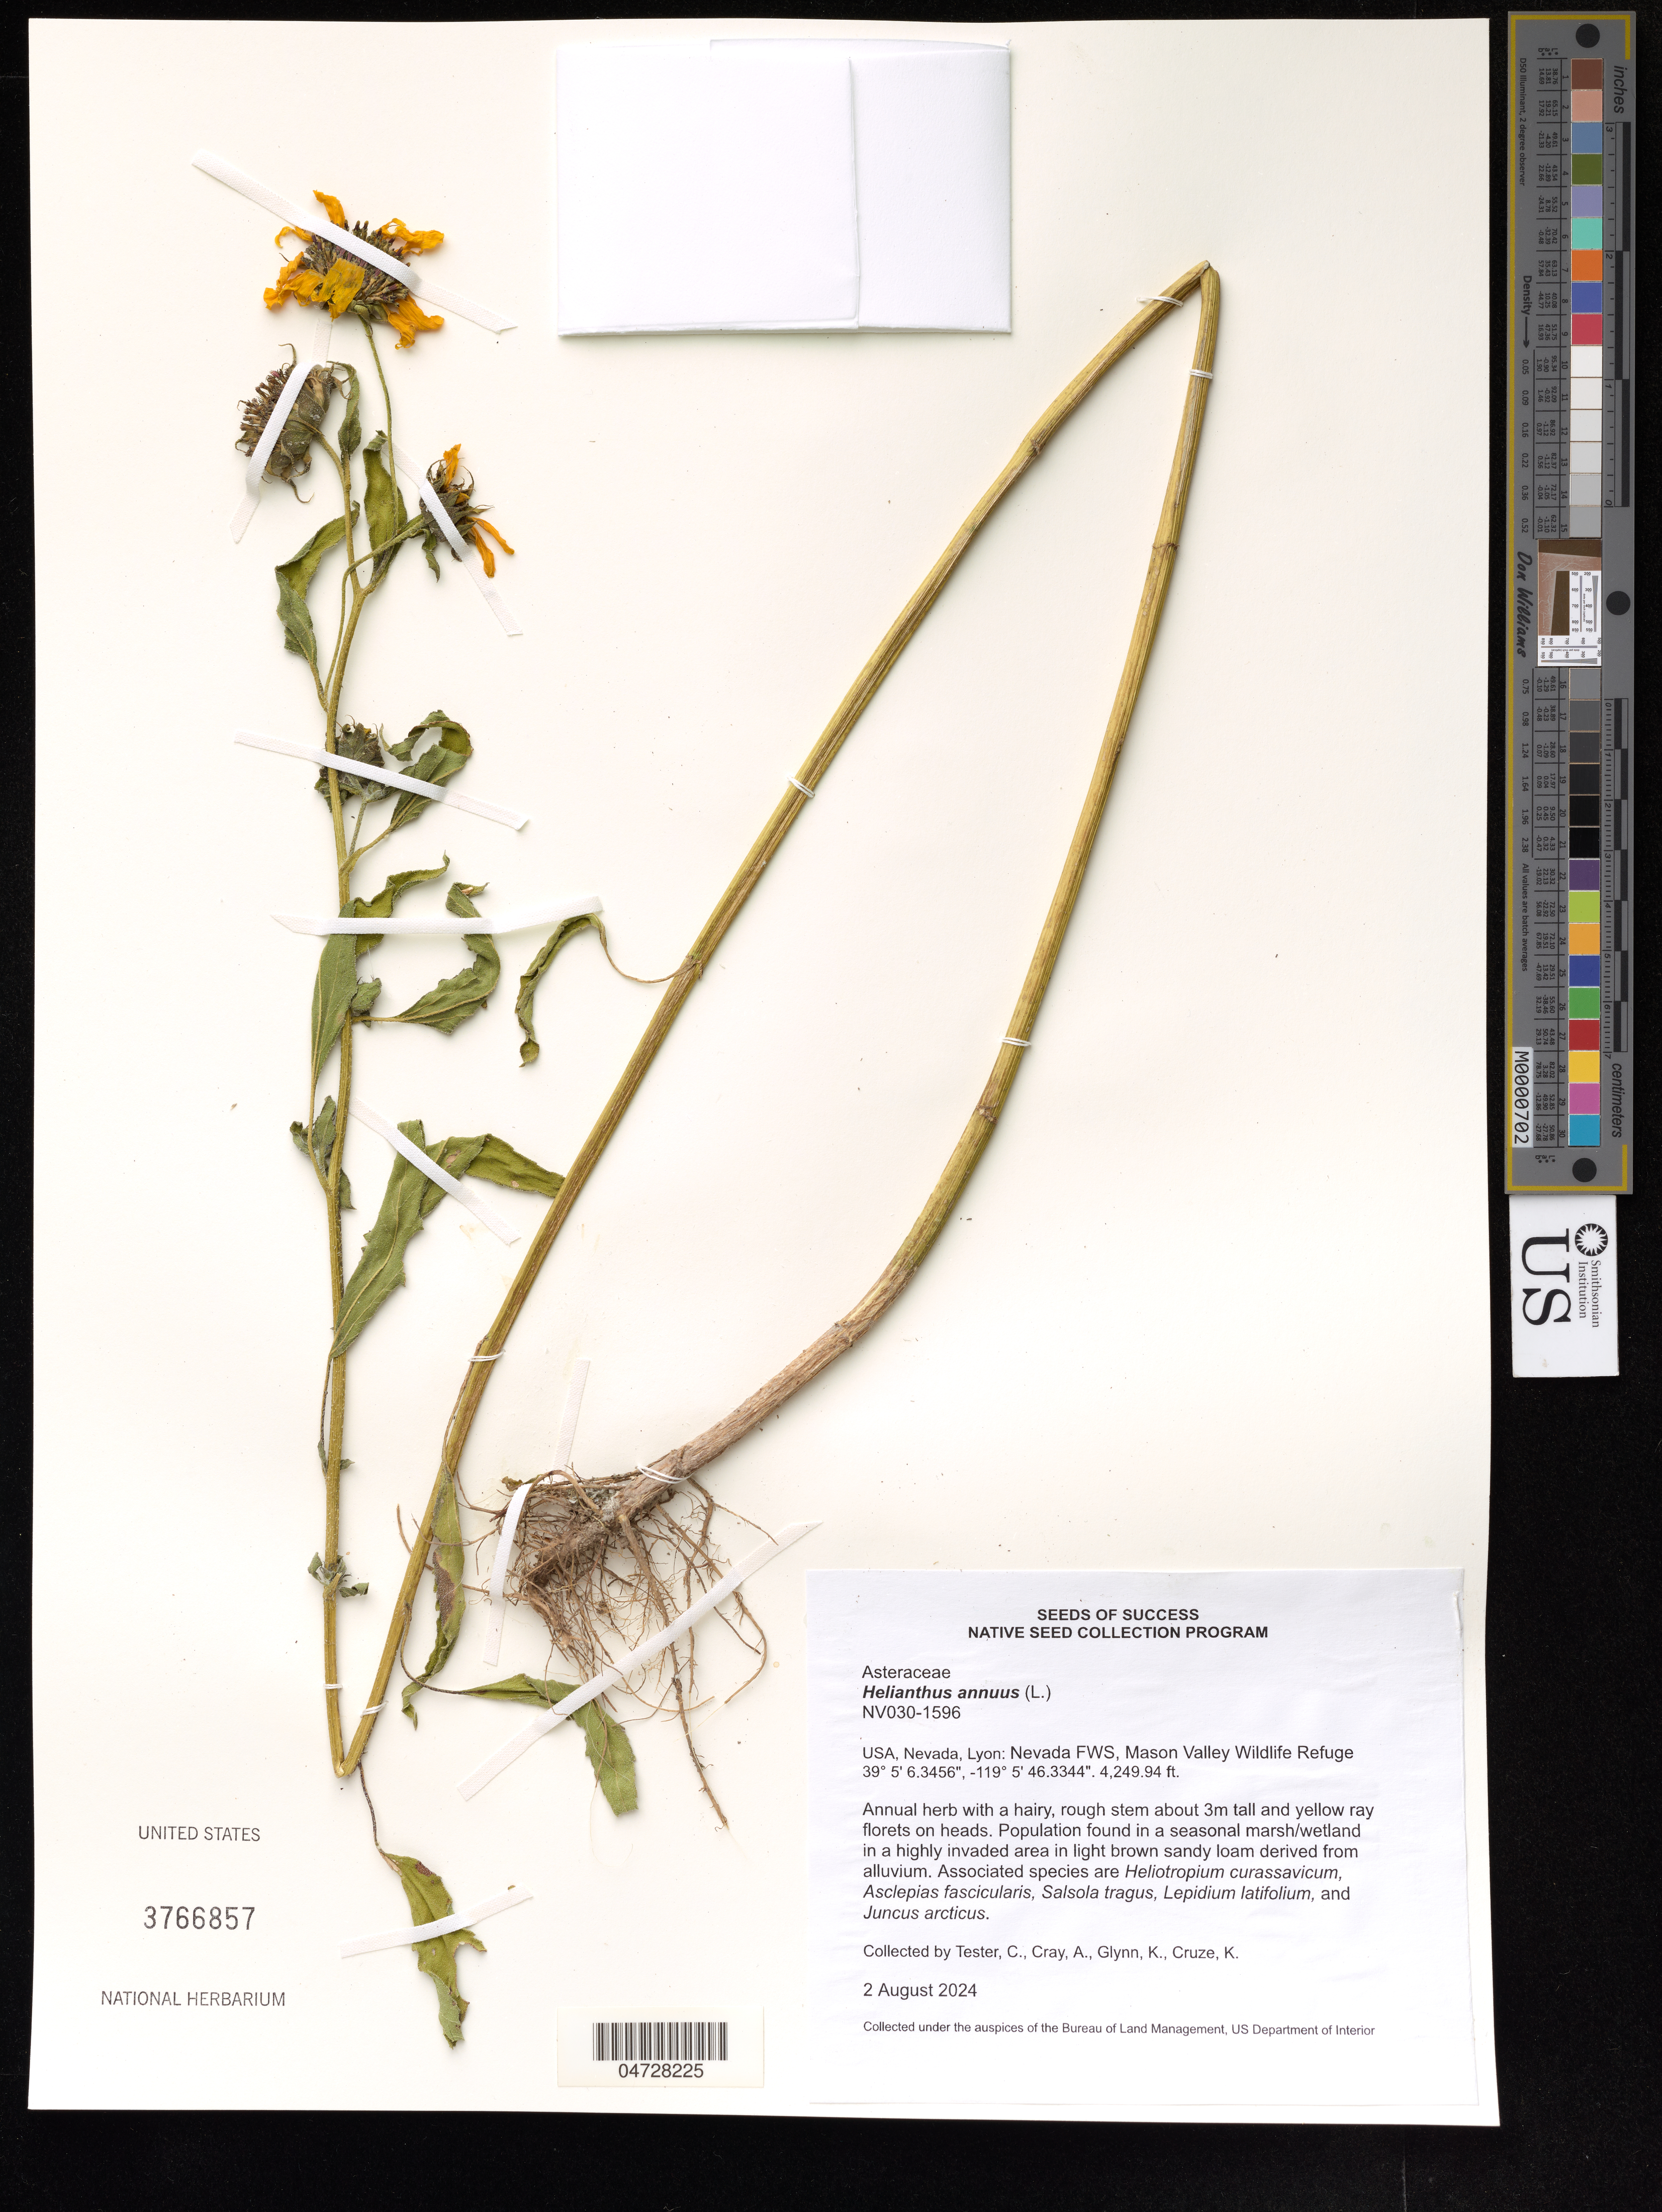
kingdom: Plantae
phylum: Tracheophyta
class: Magnoliopsida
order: Asterales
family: Asteraceae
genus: Helianthus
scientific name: Helianthus annuus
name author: L.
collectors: C. Tester, A. Cray & K. Glynn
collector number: NV030-1596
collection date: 2024-08-02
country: United States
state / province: Nevada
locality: Lyon: Nevada FWS, Mason Valley Wildlife Refuge.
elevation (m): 1295.38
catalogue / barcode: US 3766857